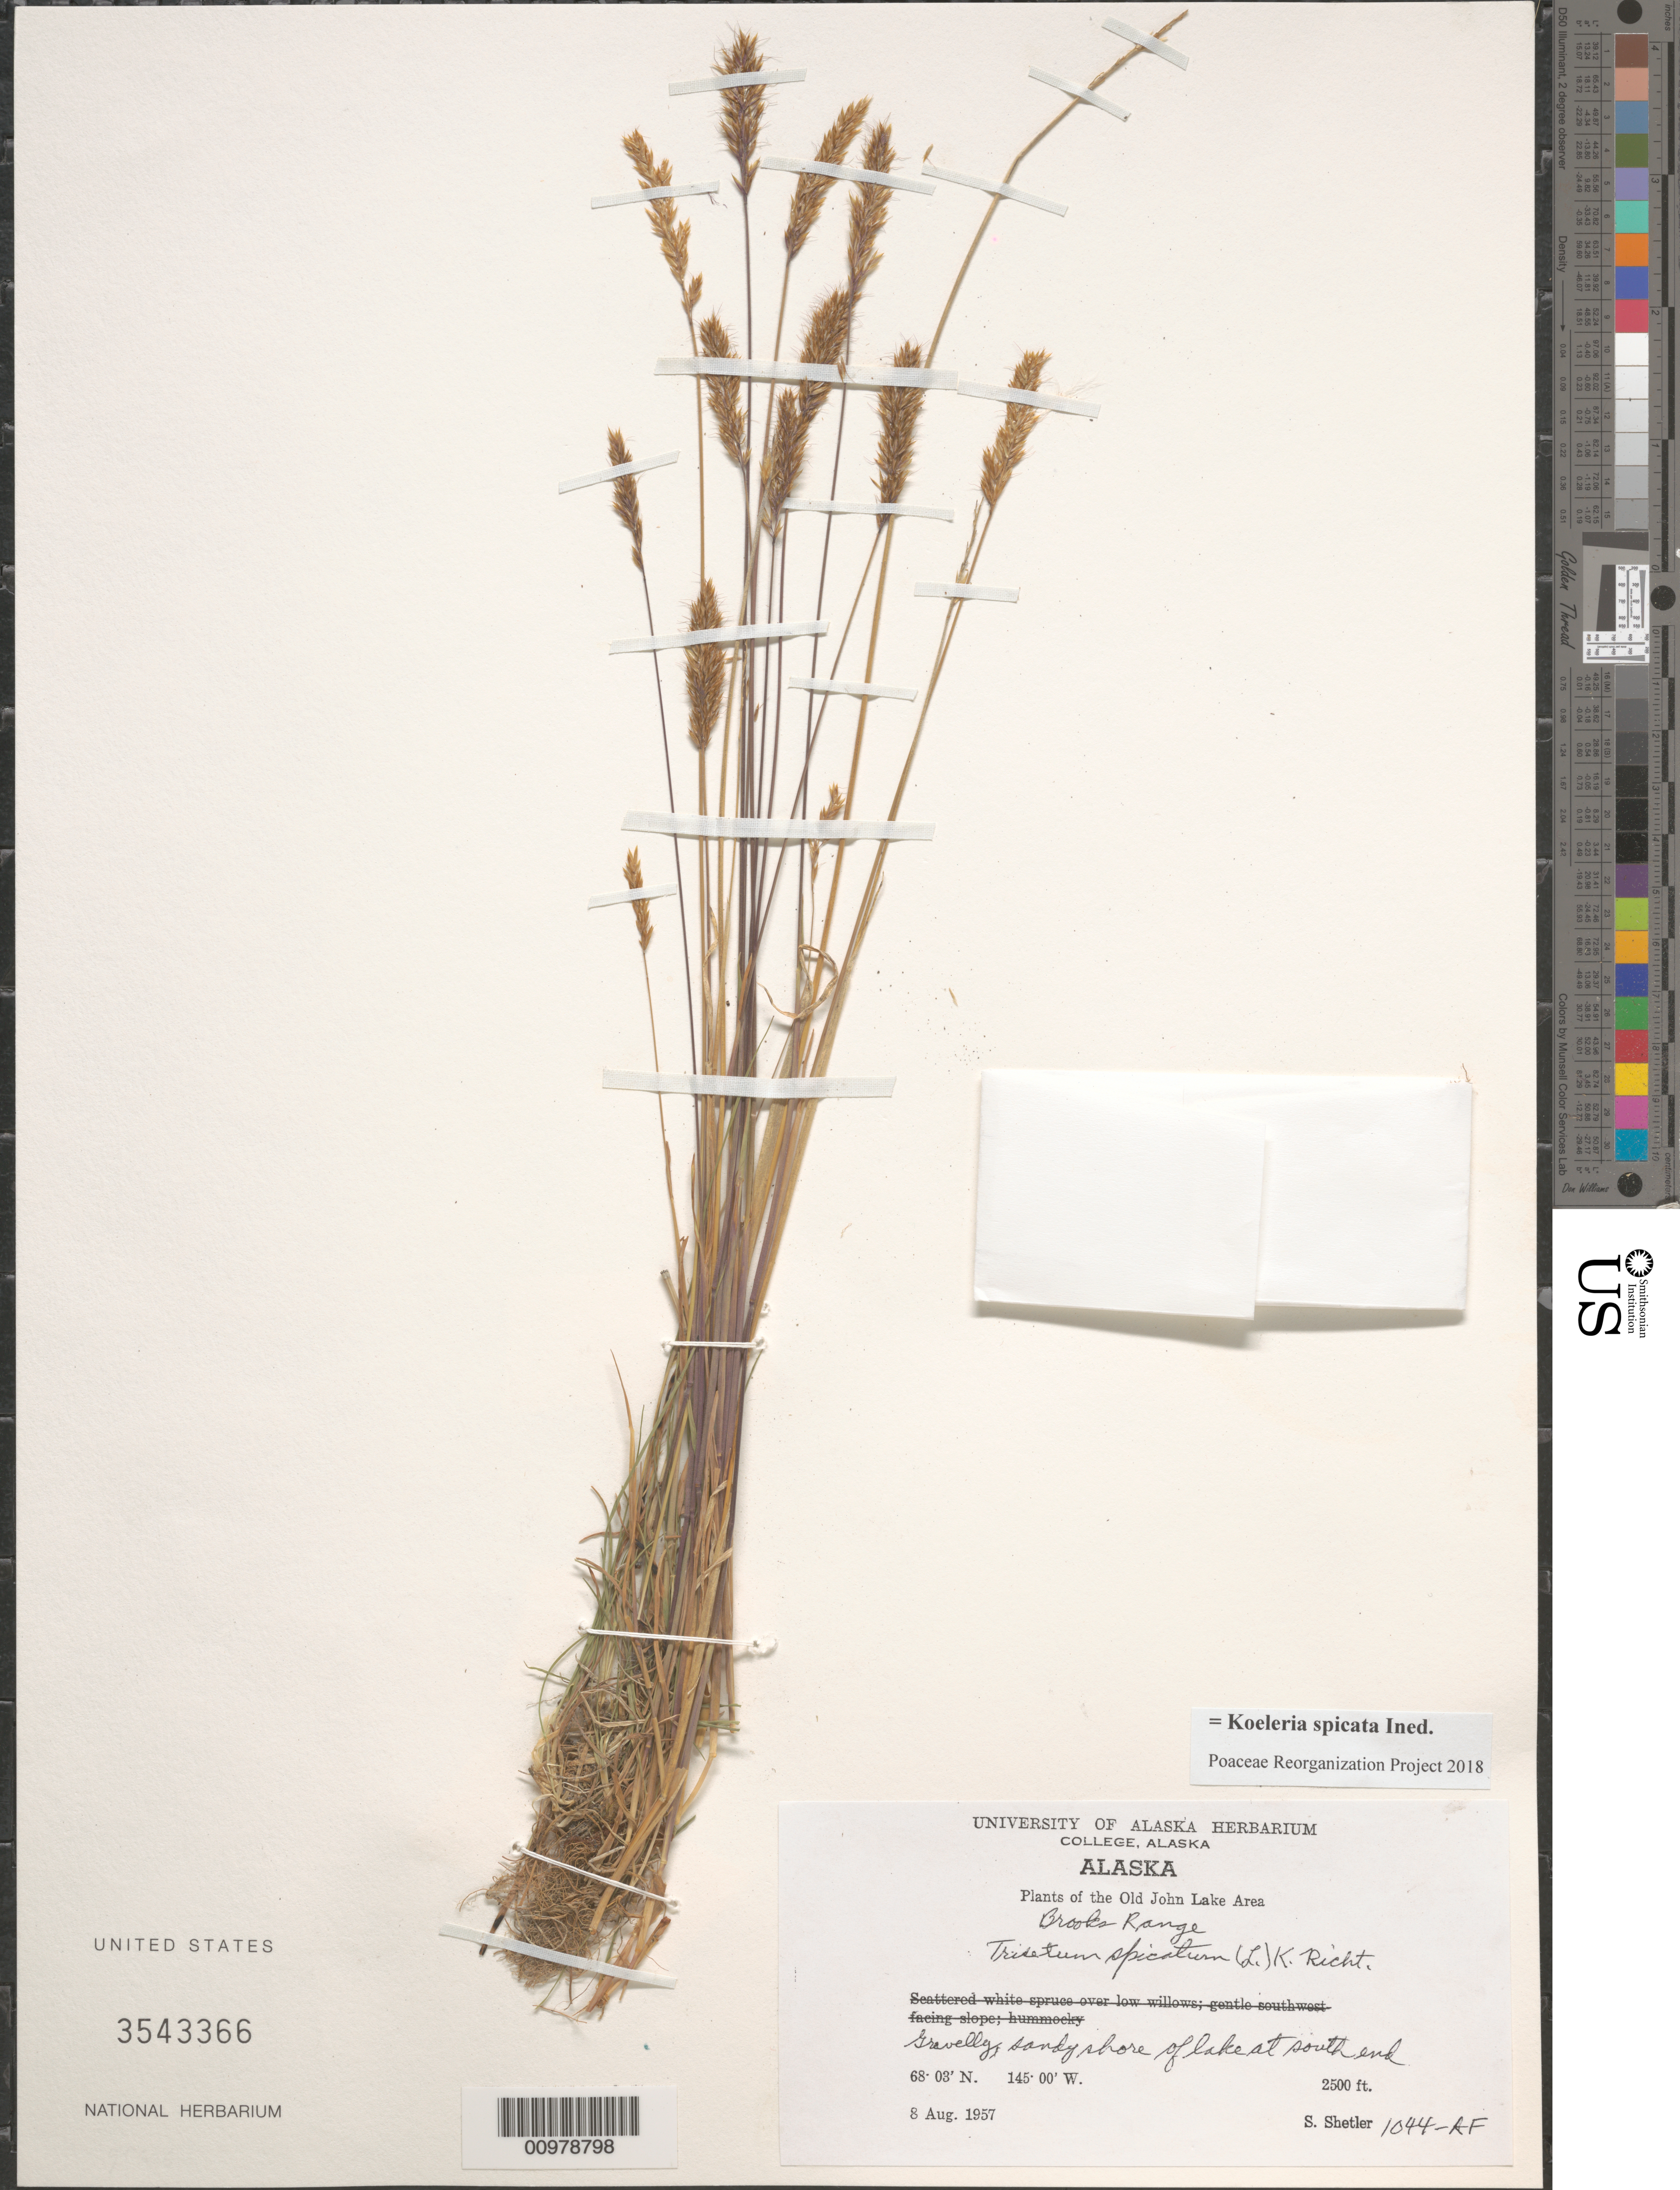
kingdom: Plantae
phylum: Tracheophyta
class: Liliopsida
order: Poales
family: Poaceae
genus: Koeleria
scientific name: Koeleria spicata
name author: (L.) Barberá et al.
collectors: S. Shetler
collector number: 1044-AF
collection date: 1957-08-08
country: United States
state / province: Alaska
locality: The Old John Lake Area. Brooks Range. Gravelly sandy shore of lake at south end.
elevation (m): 762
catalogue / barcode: US 3543366